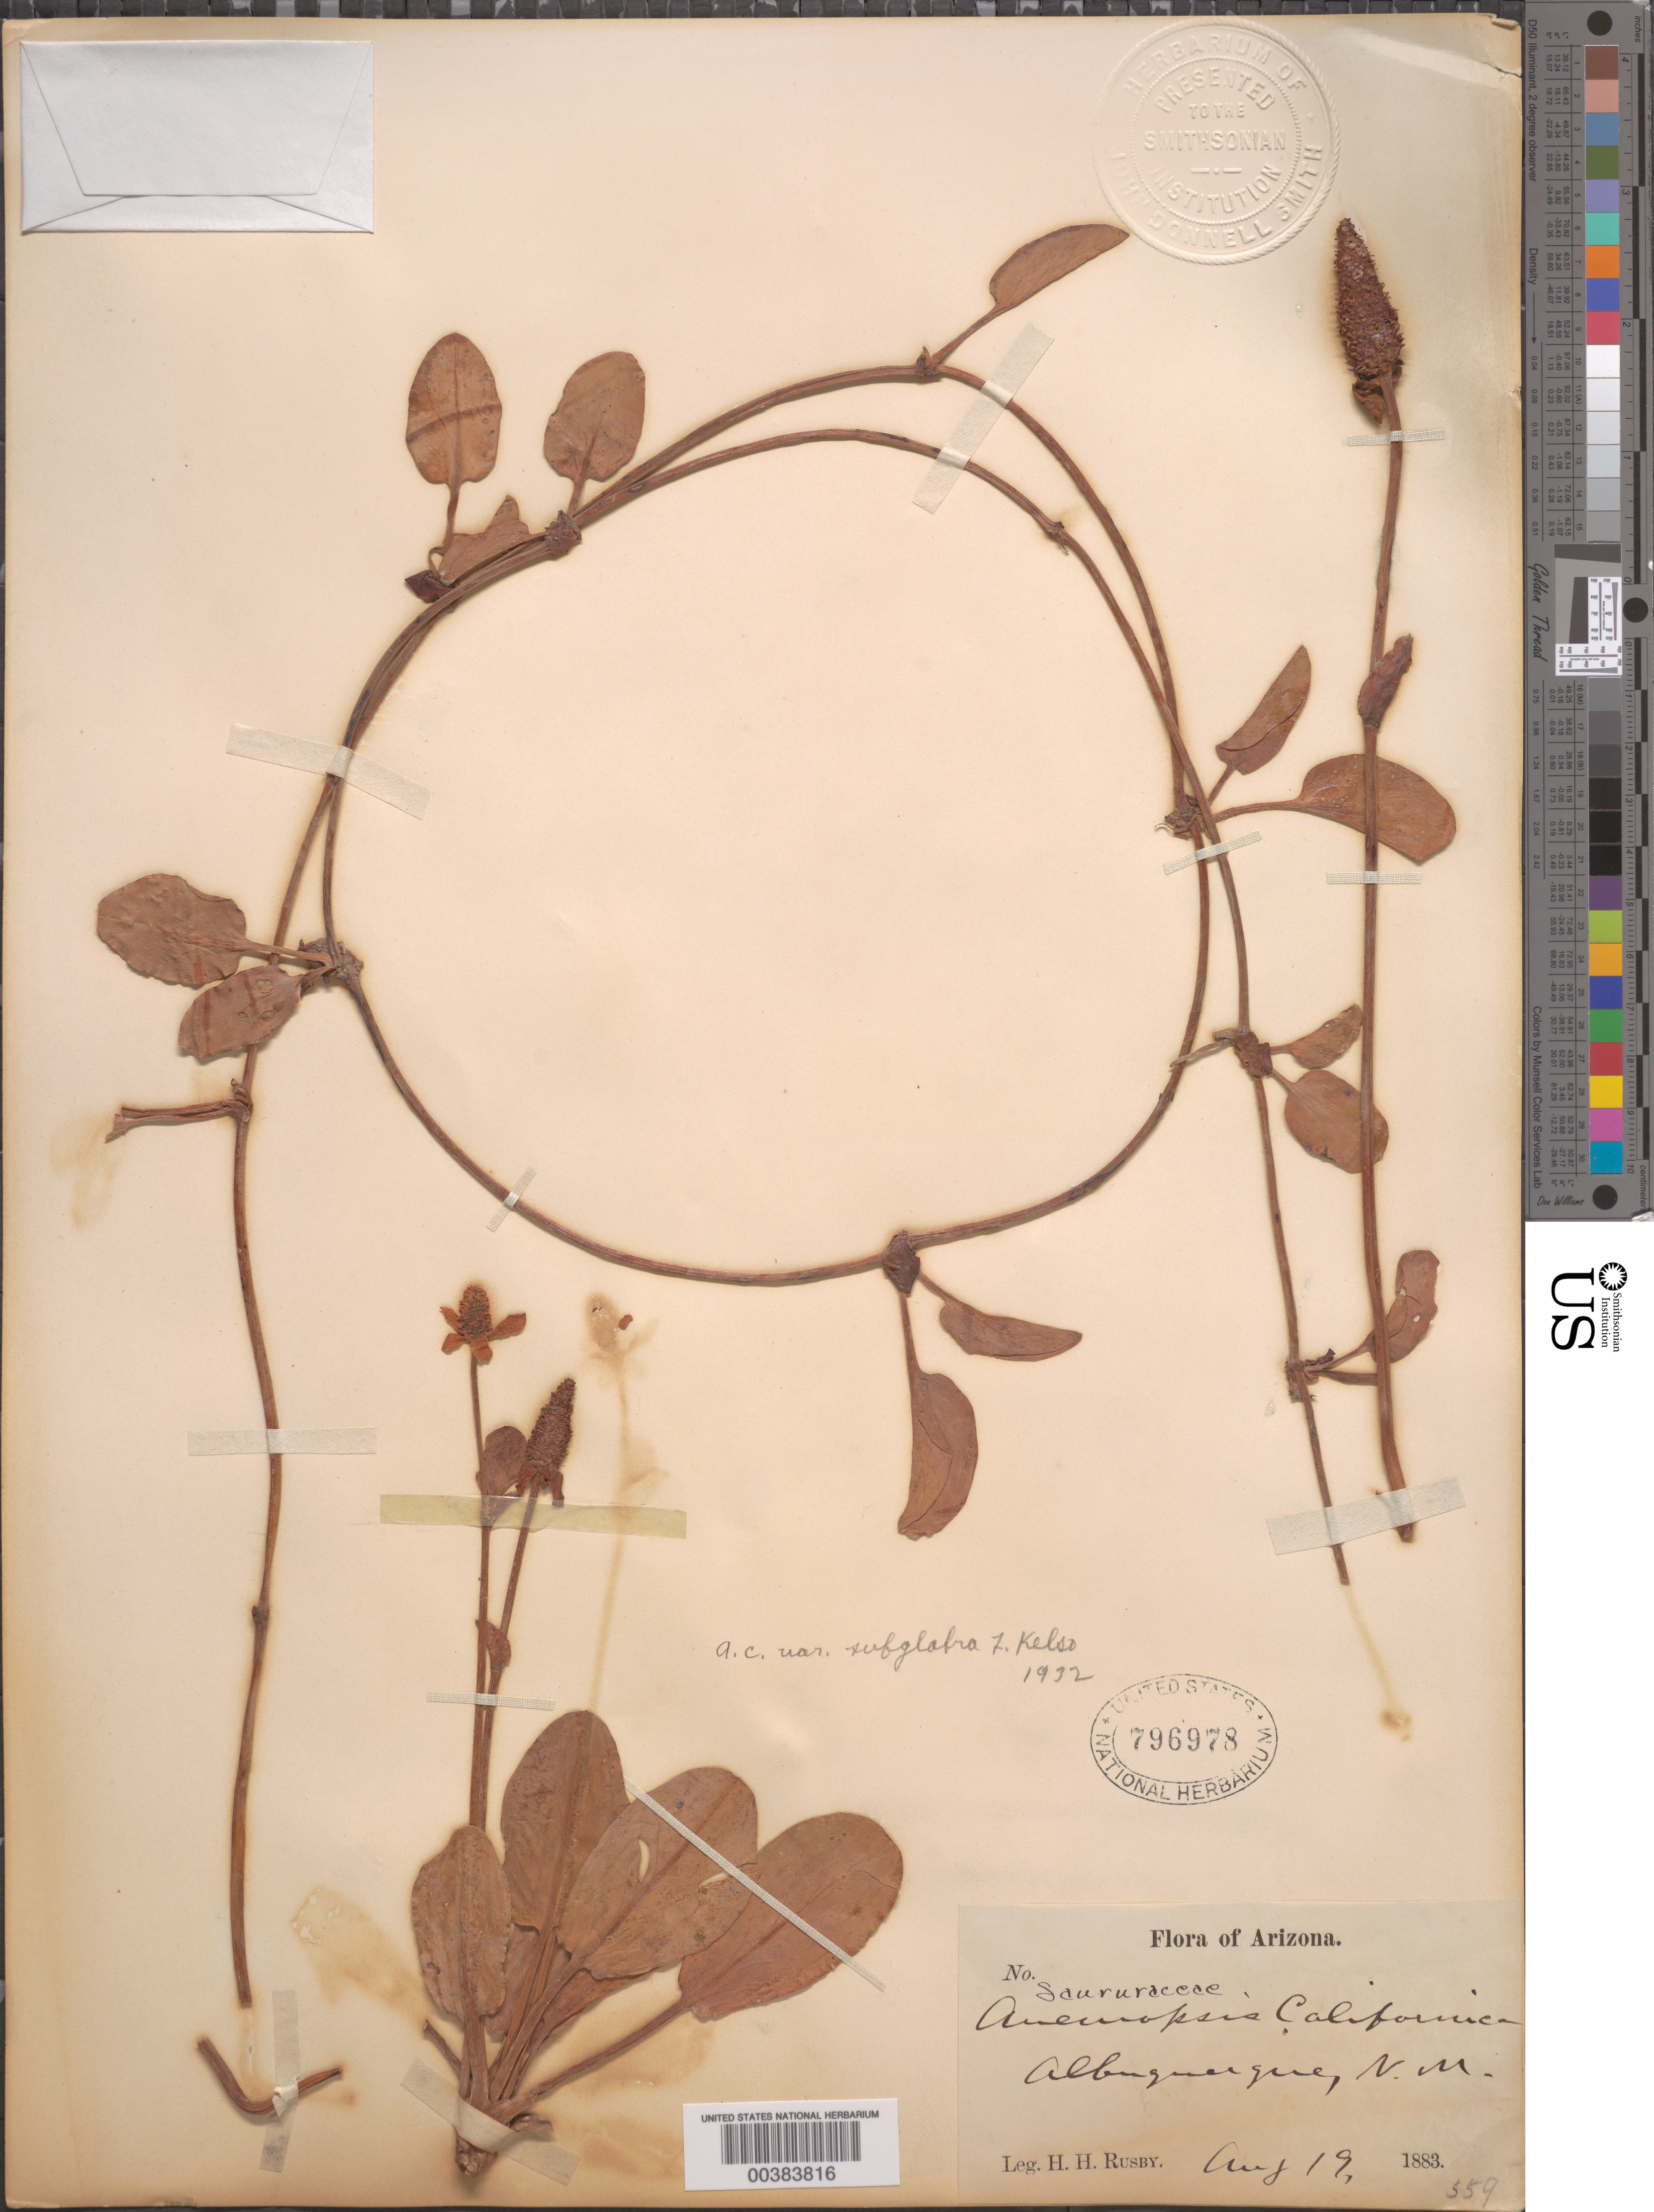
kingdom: Plantae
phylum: Tracheophyta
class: Magnoliopsida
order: Piperales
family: Saururaceae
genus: Anemopsis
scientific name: Anemopsis californica var. subglabra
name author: Kelso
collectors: H. H. Rusby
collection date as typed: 19 Aug 1883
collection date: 1883-08-19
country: United States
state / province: New Mexico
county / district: Bernalillo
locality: Albuquerque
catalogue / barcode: US 796978